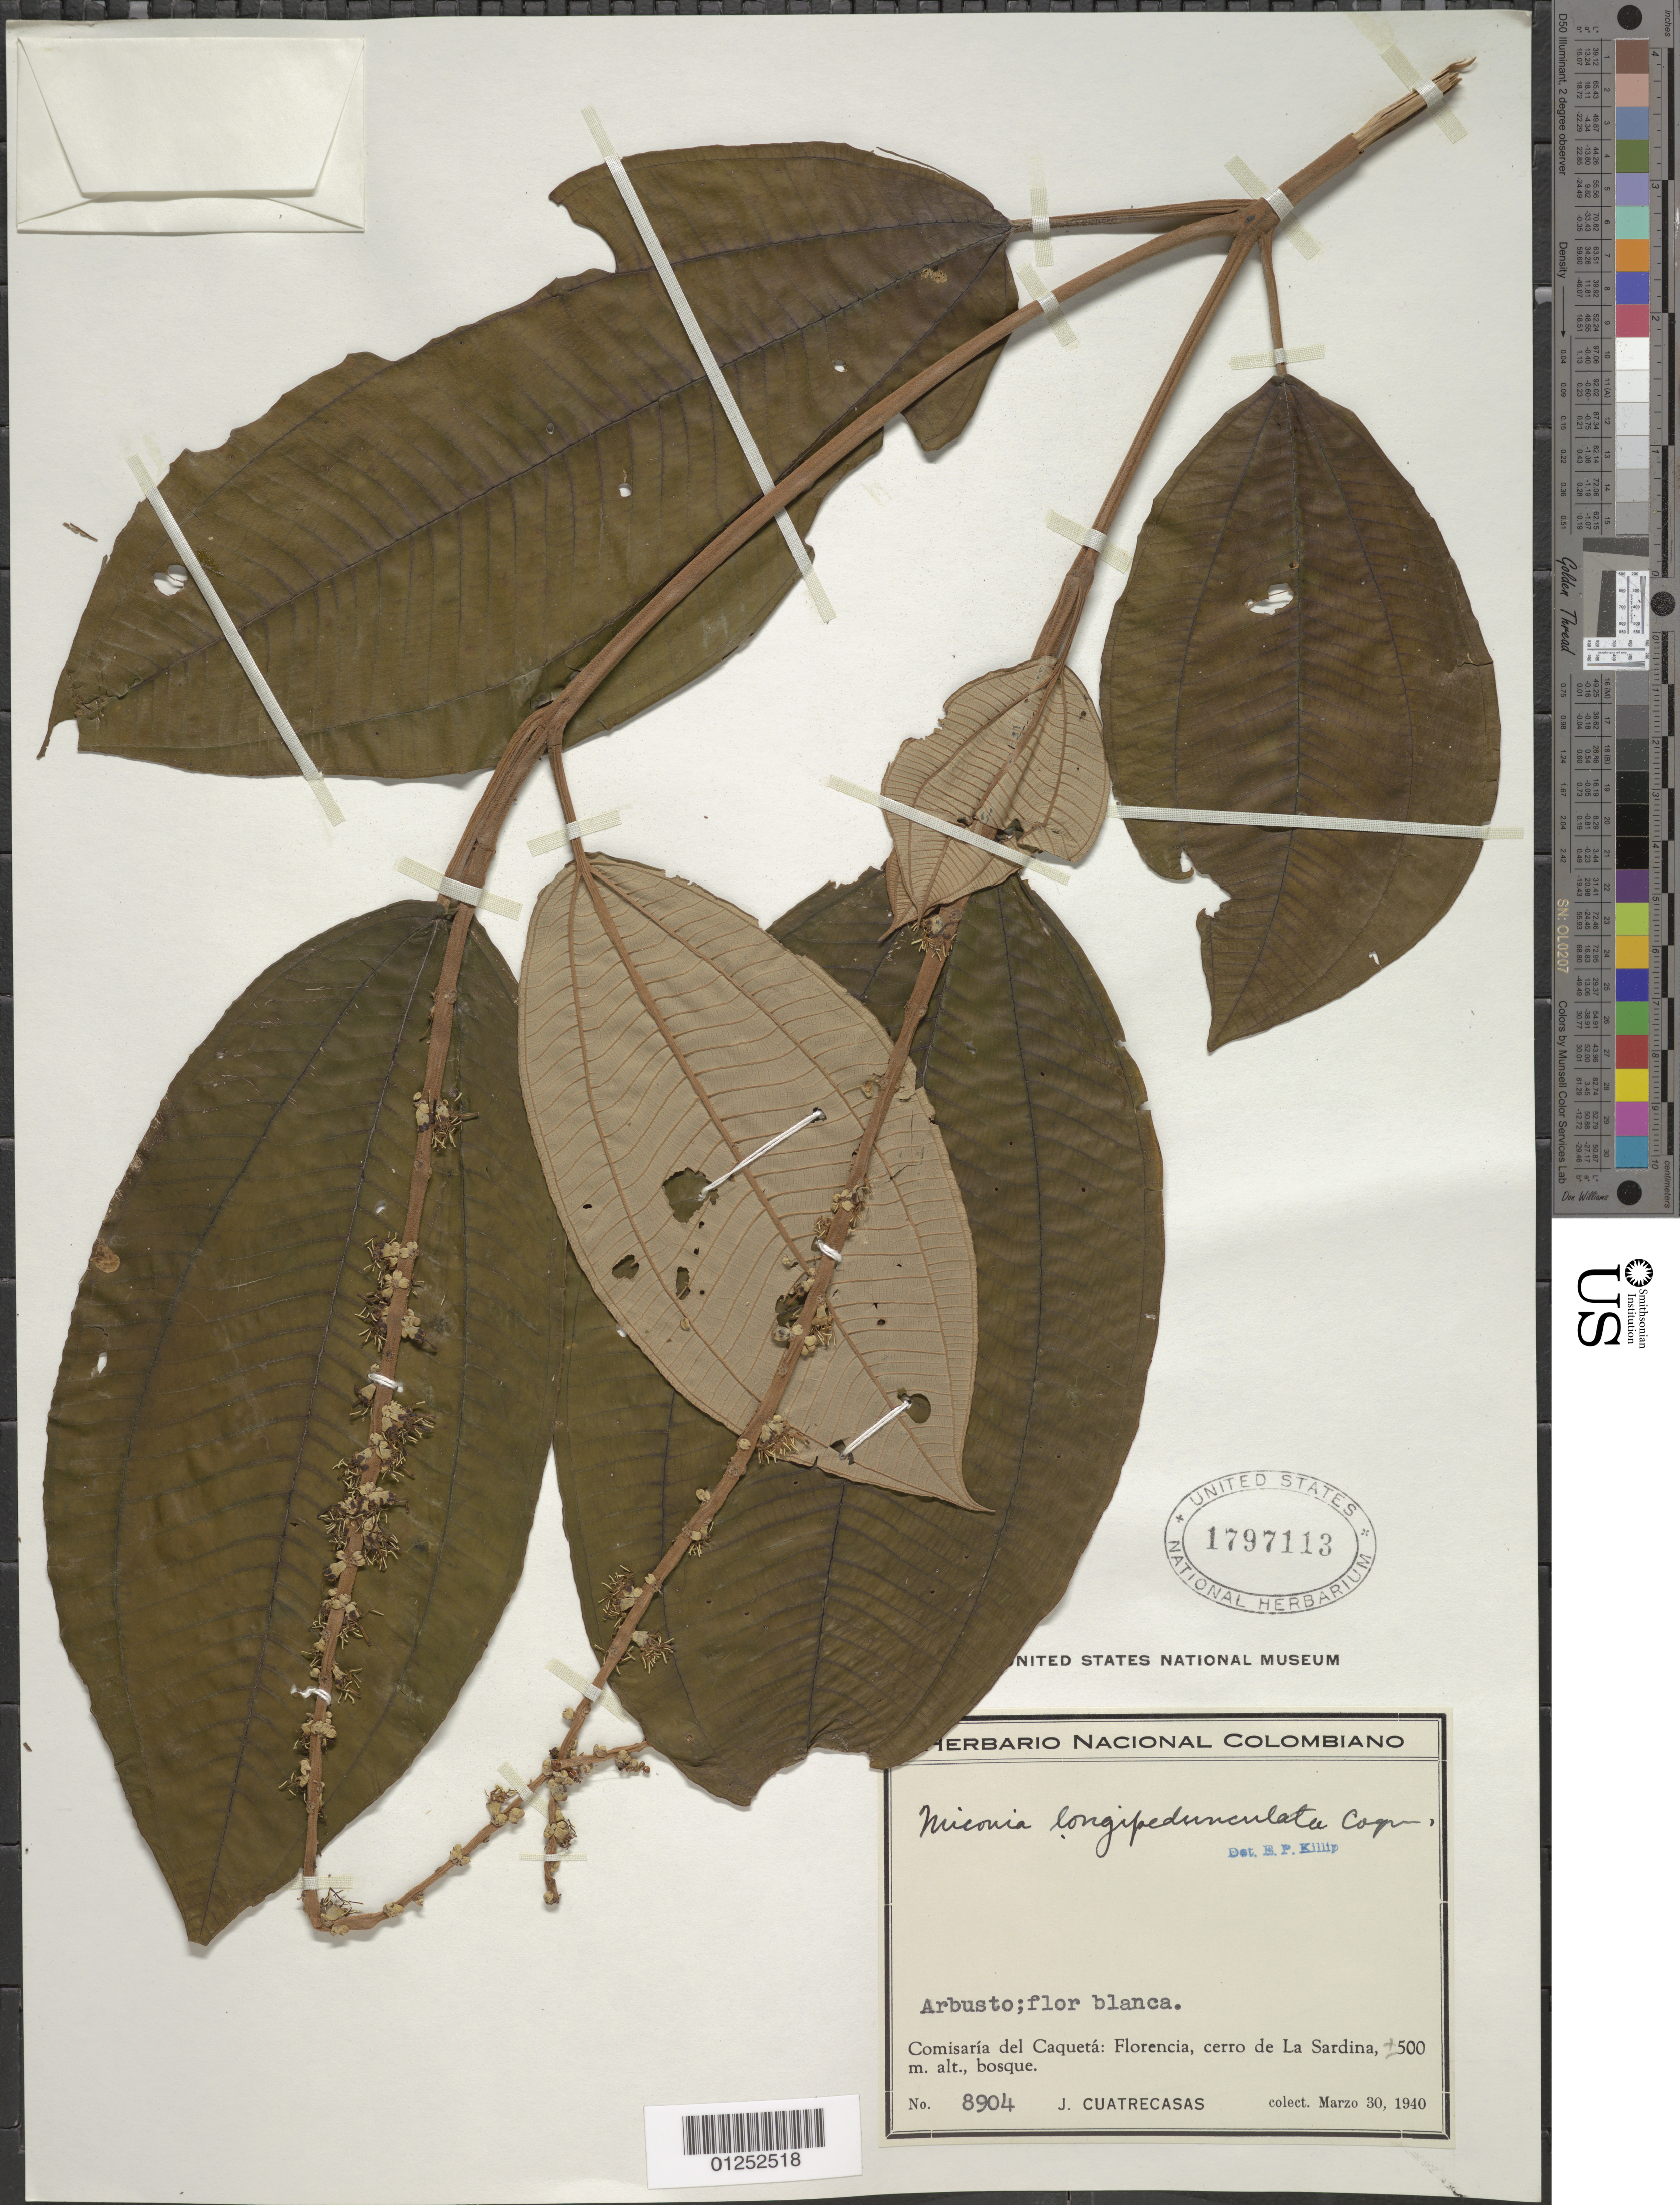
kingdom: Plantae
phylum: Tracheophyta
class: Magnoliopsida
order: Myrtales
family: Melastomataceae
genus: Miconia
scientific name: Miconia longispicata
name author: Triana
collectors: J. Cuatrecasas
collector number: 8904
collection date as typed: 30 Mar 1940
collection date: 1940-03-30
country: Colombia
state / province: Caquetá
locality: Florencia, Cerro de La Sardina.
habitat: bosque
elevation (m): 500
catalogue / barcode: US 1797113